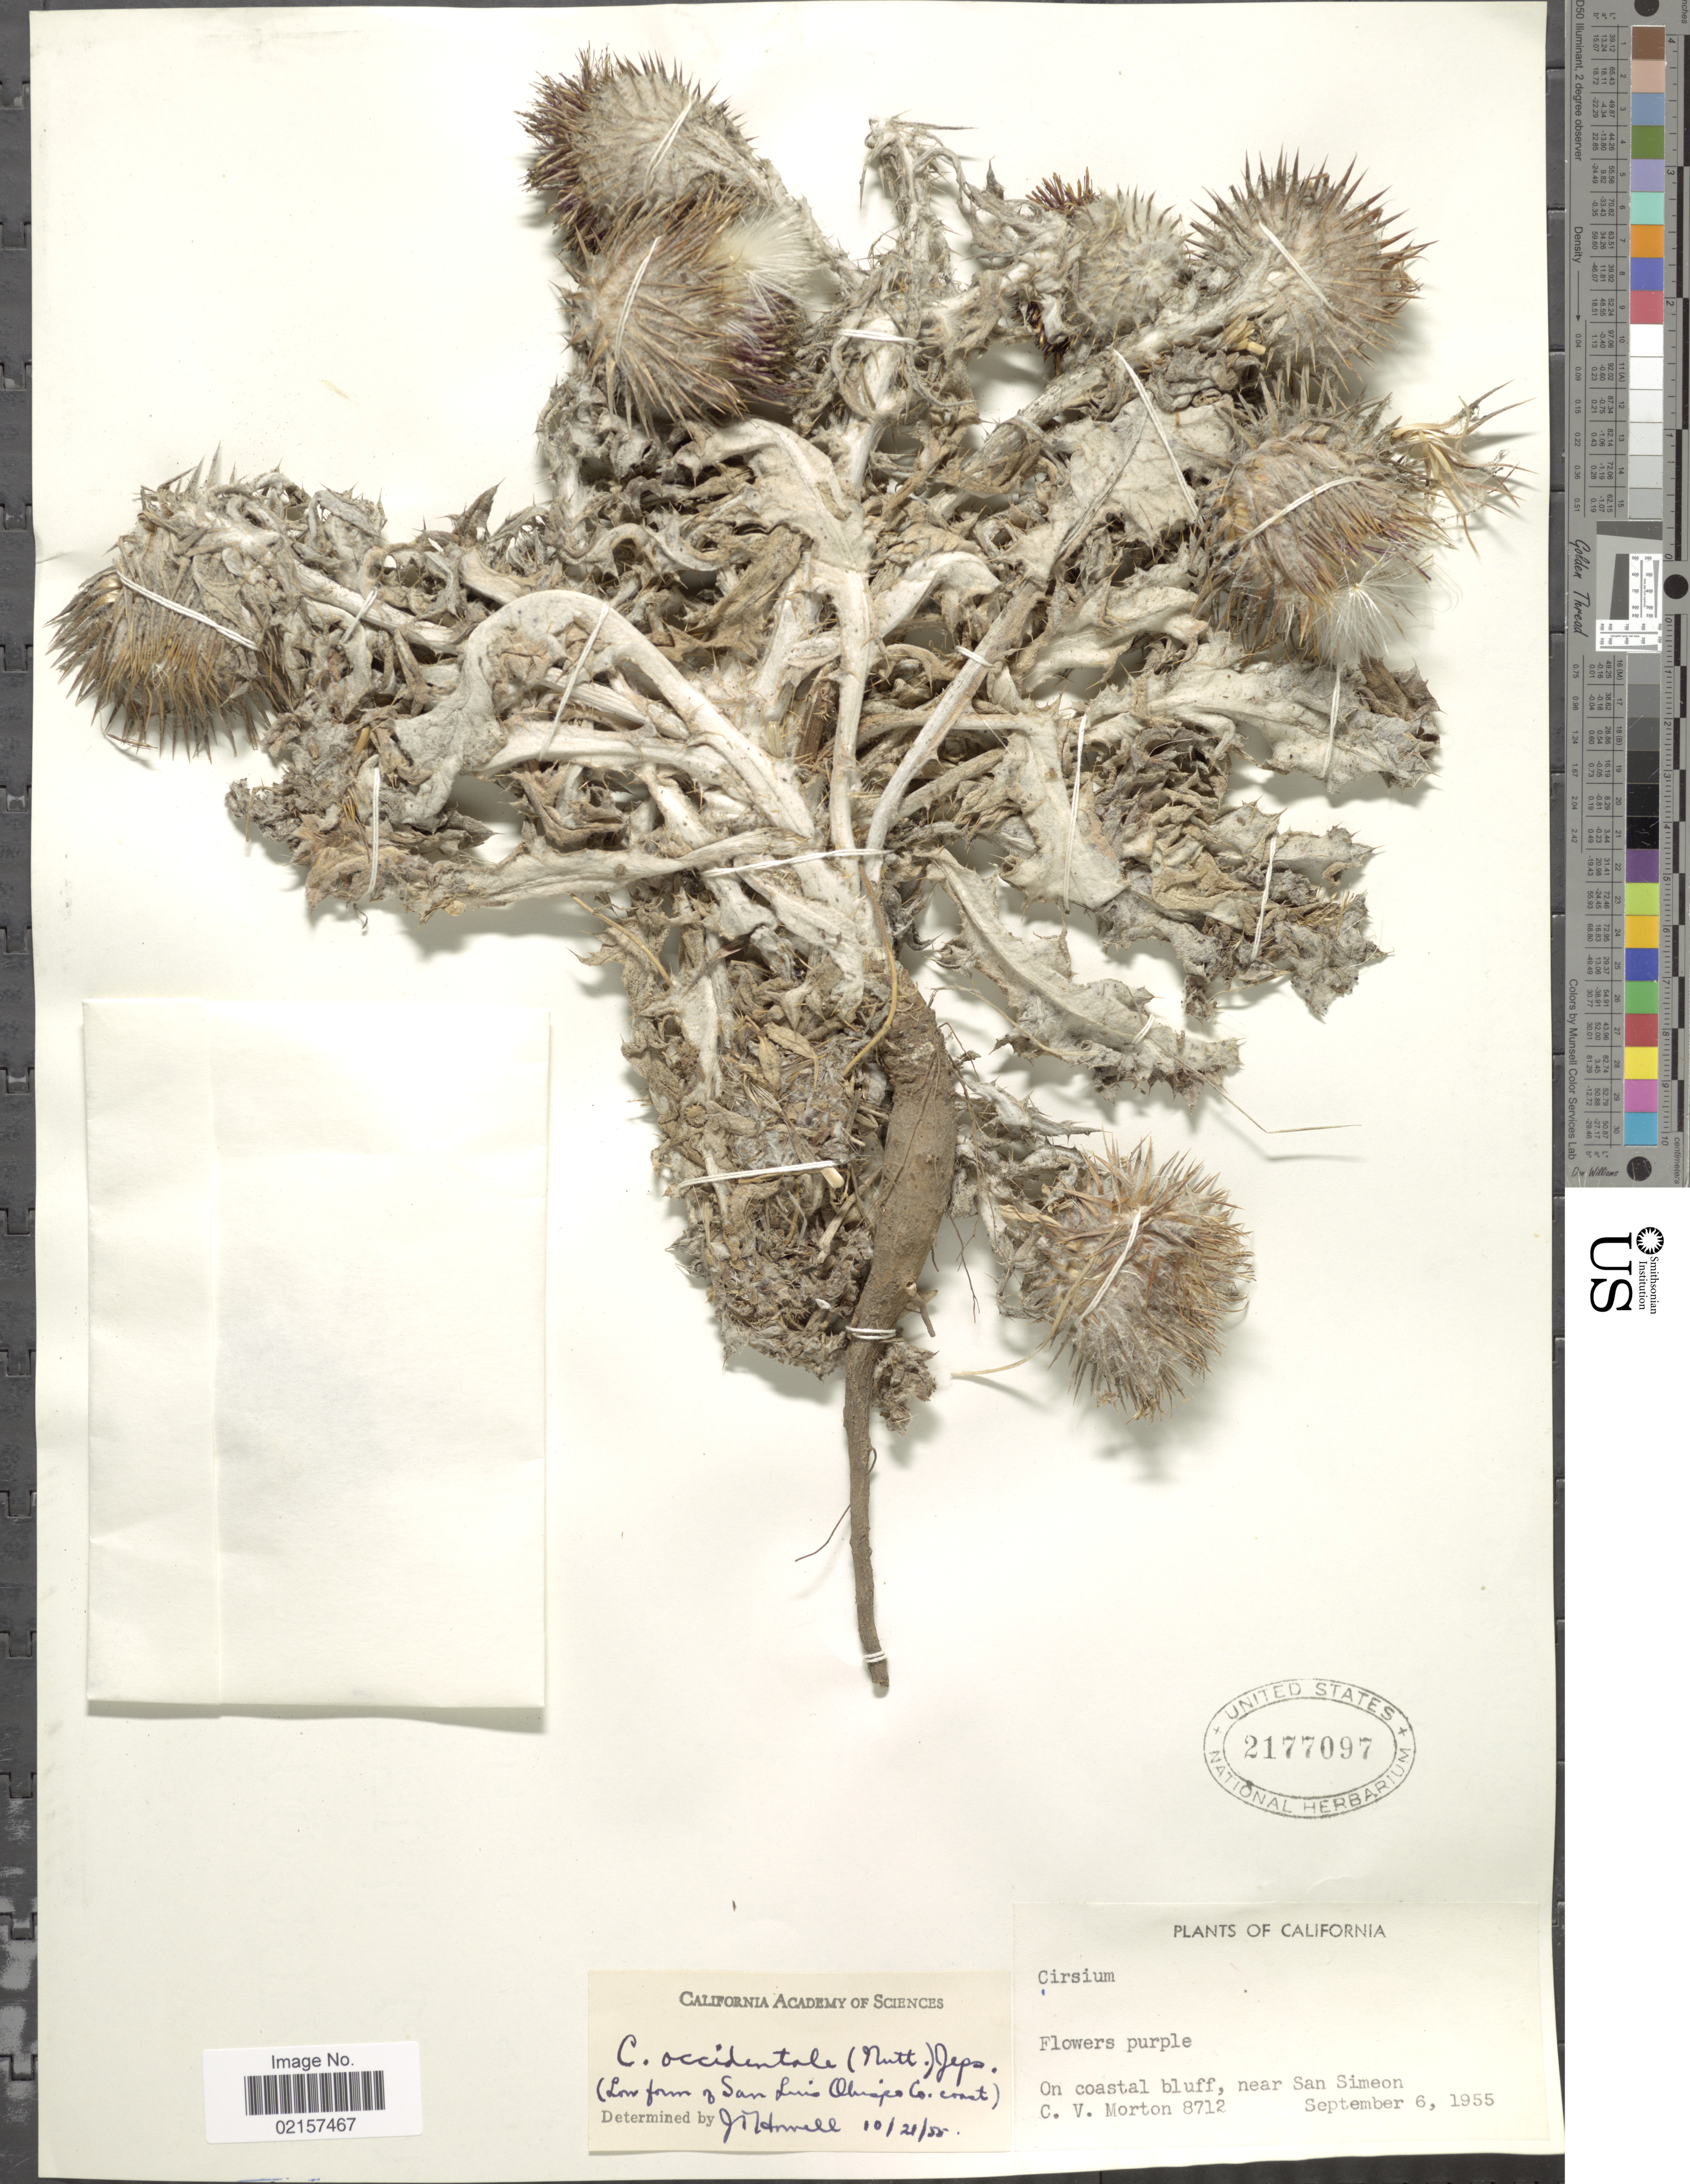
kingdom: Plantae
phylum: Tracheophyta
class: Magnoliopsida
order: Asterales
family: Asteraceae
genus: Cirsium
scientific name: Cirsium occidentale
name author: (Nutt.) Jeps.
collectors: C. V. Morton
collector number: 8712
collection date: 1955-09-06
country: United States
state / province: California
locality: On coastal bluff, near San Simeon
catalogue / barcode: US 2177097